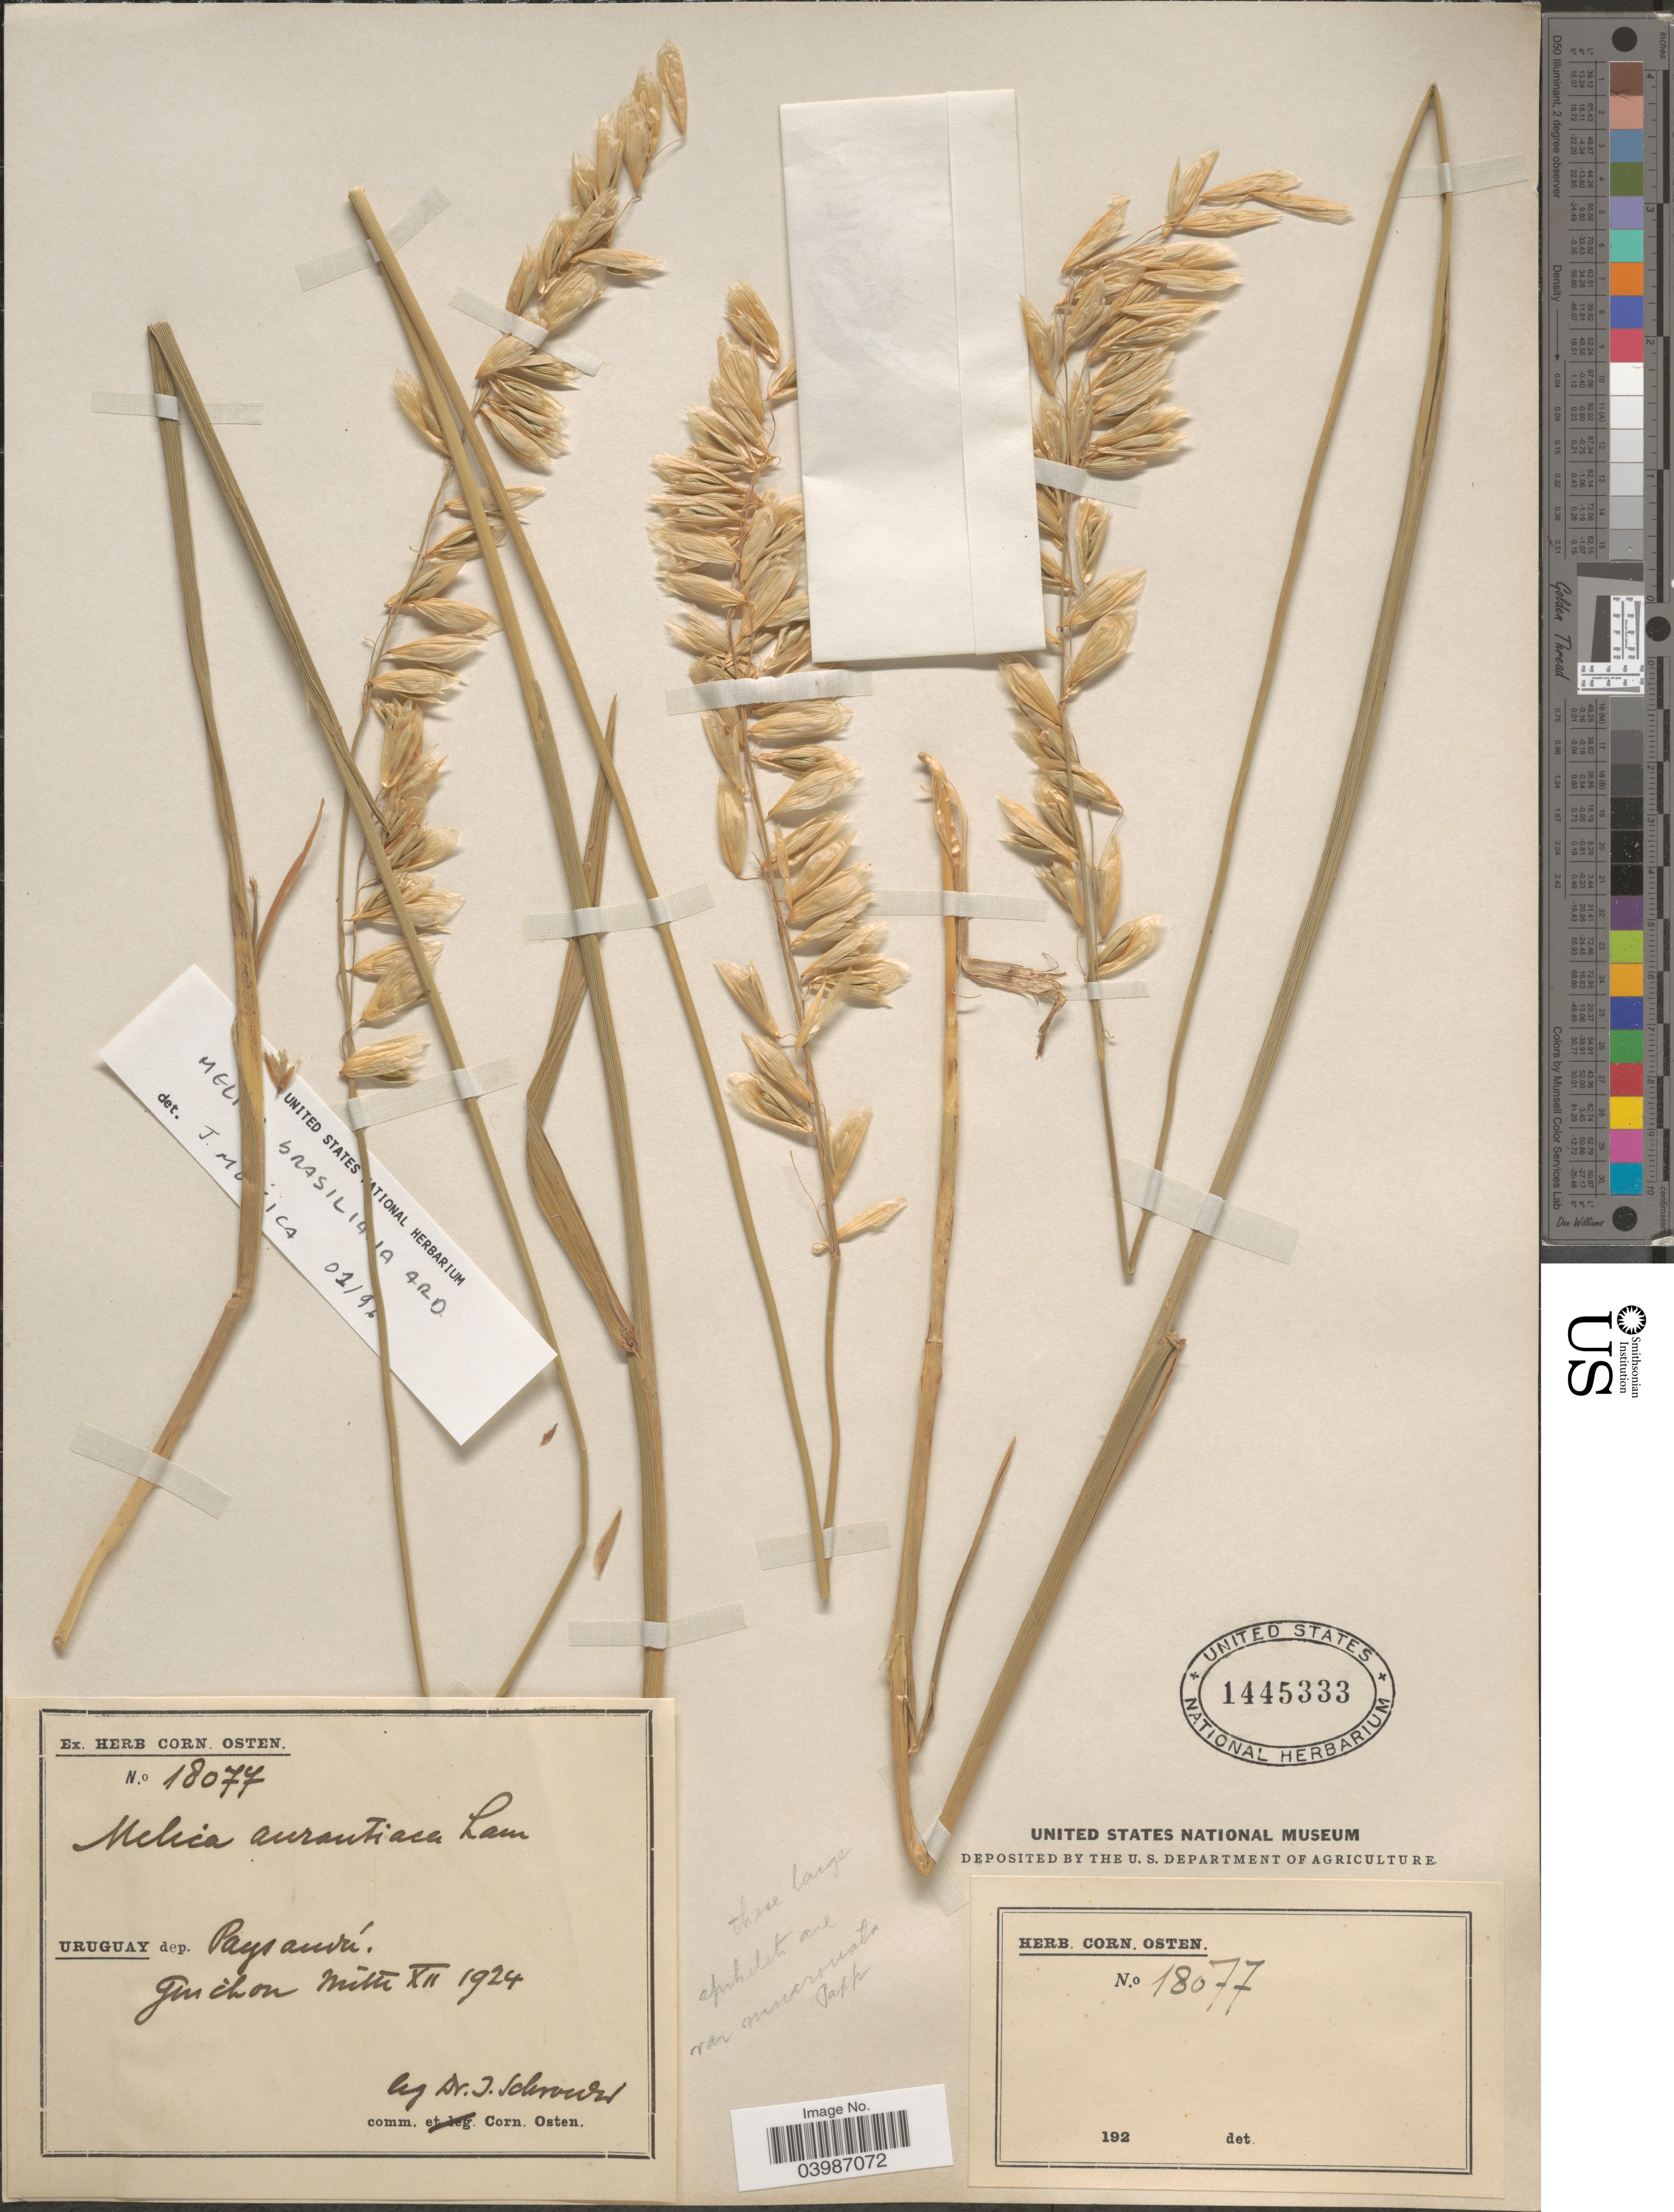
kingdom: Plantae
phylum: Tracheophyta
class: Liliopsida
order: Poales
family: Poaceae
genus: Melica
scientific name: Melica brasiliana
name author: Ard.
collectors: J. Schröder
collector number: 18077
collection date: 1924-12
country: Uruguay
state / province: Paysandu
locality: Dep. Paysandú. Guichon,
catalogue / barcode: US 1445333